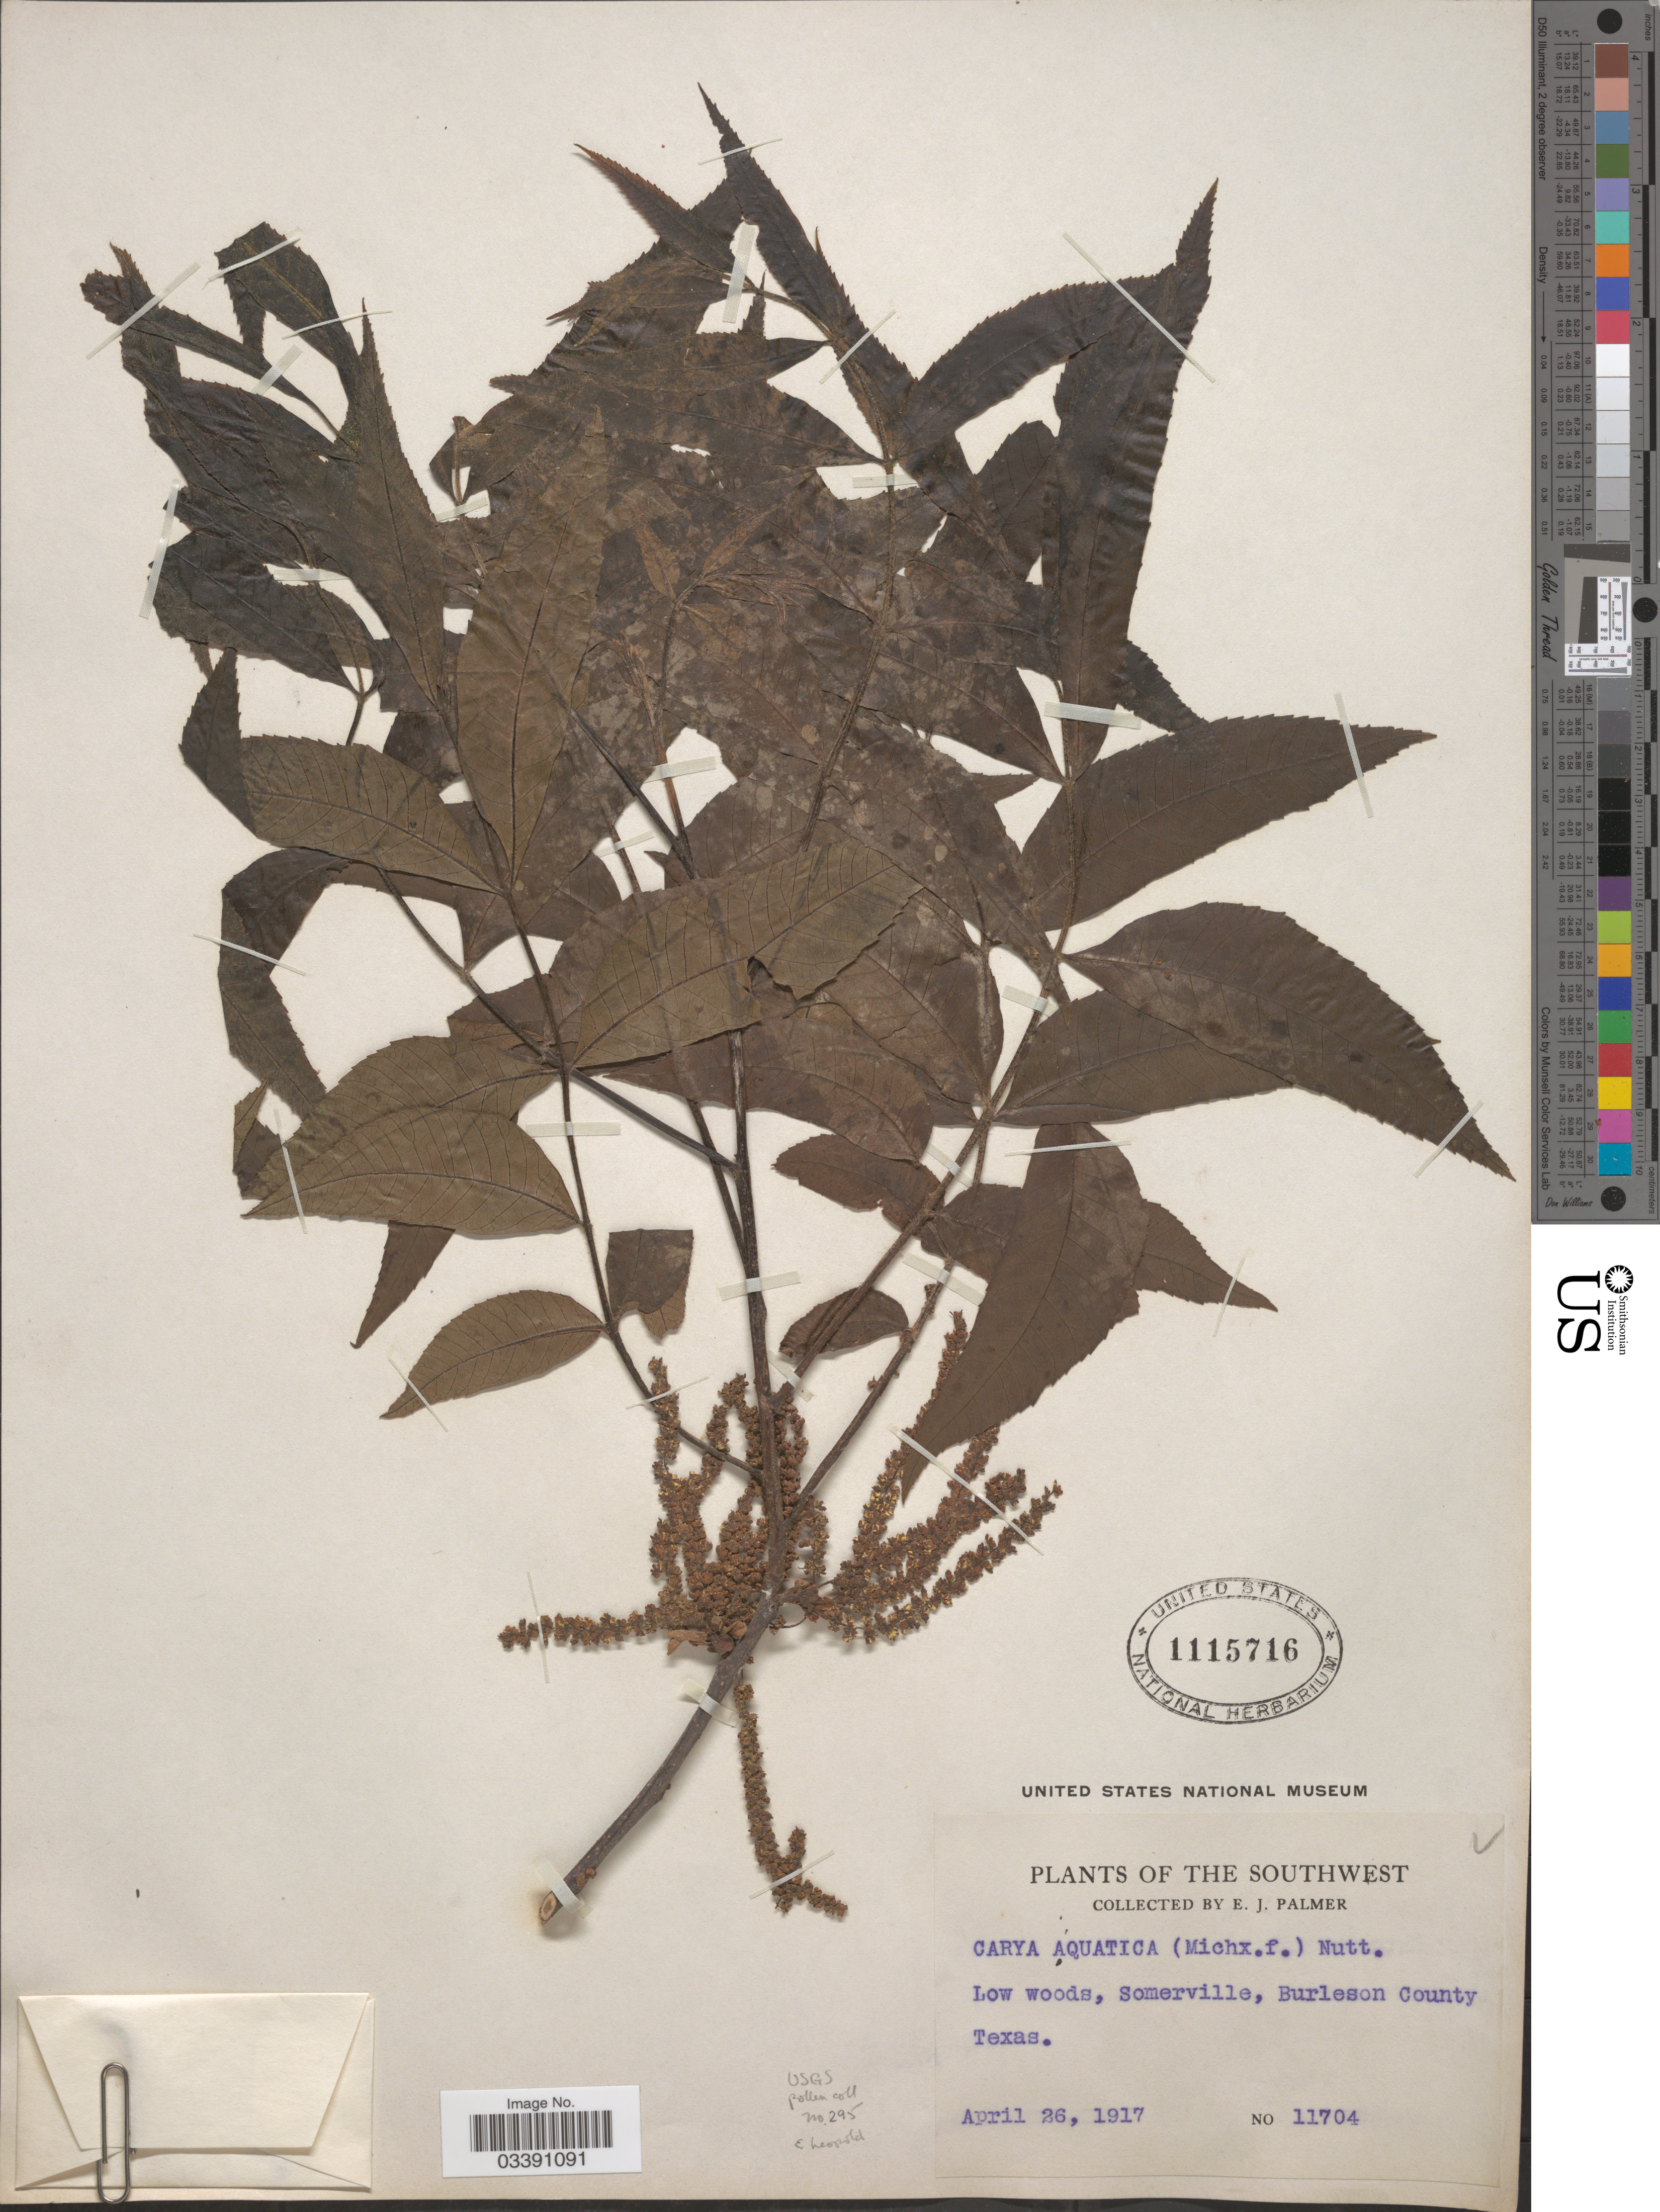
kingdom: Plantae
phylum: Tracheophyta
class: Magnoliopsida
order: Fagales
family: Juglandaceae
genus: Carya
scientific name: Carya aquatica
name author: (F. Michx.) Nutt.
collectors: E. J. Palmer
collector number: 11704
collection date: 1917-04-26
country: United States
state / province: Texas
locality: The Southwest. Low woods, Somerville, Burleson County.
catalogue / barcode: US 1115716